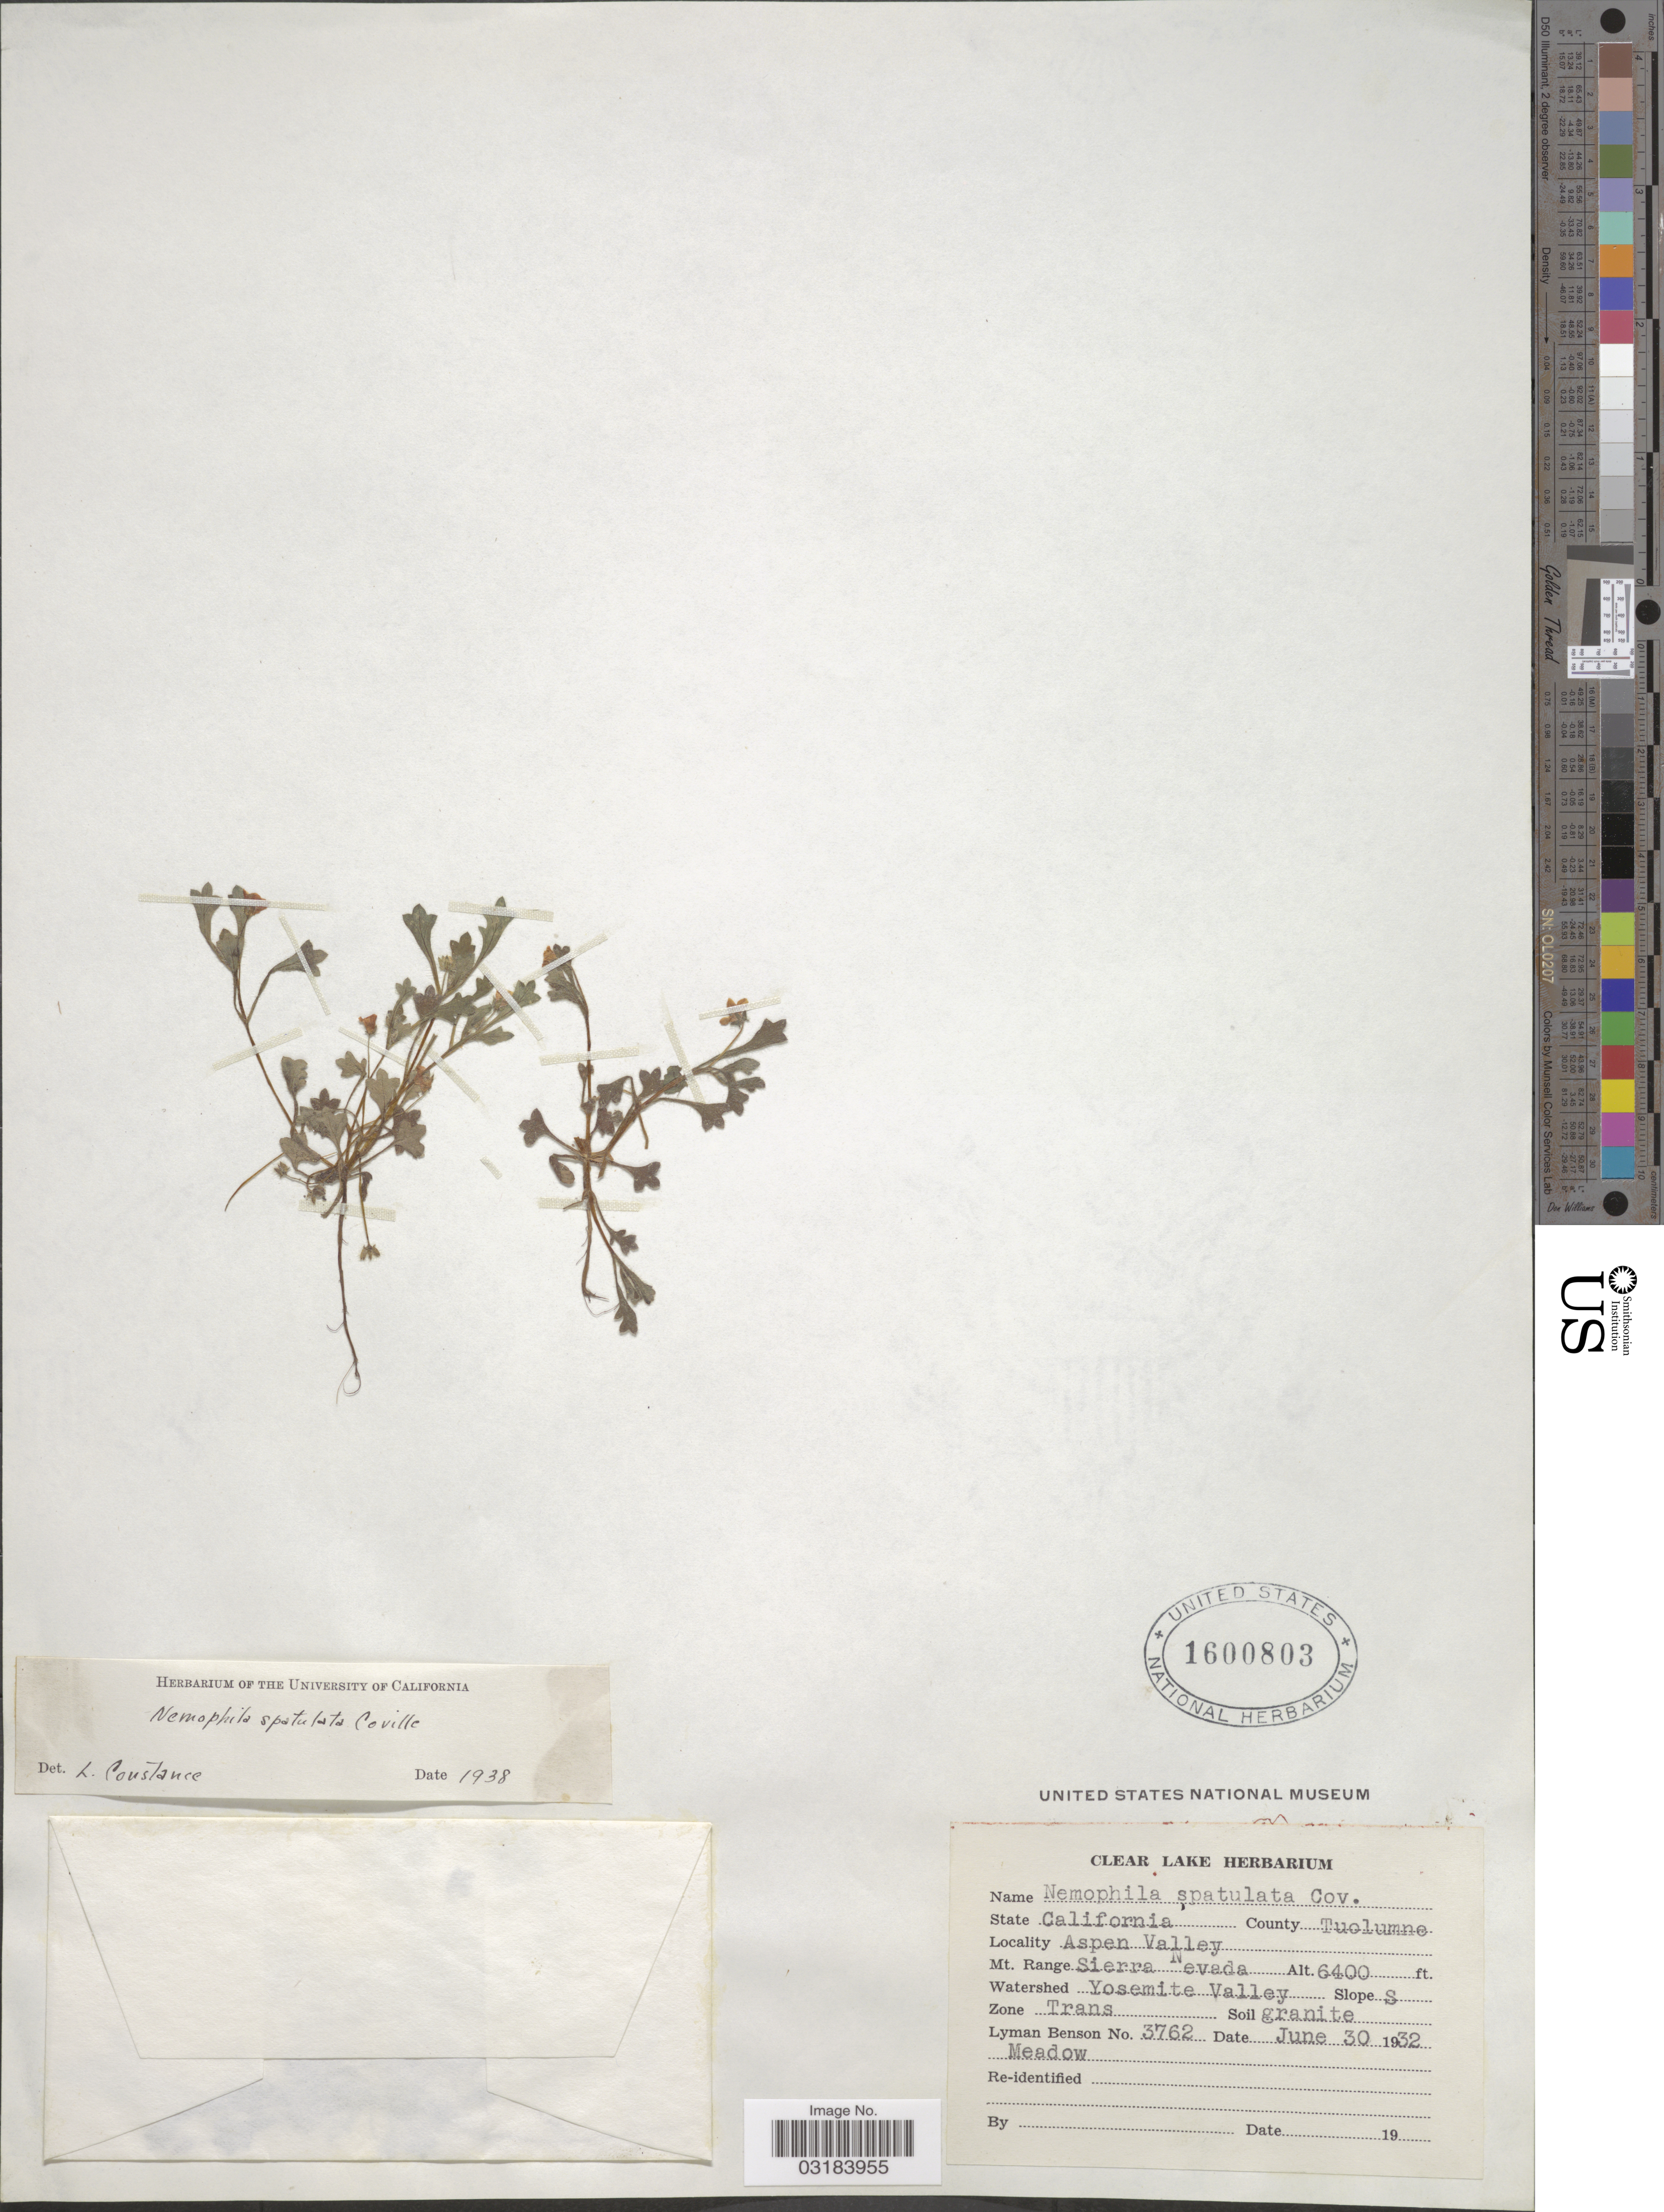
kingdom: Plantae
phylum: Tracheophyta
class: Magnoliopsida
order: Boraginales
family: Hydrophyllaceae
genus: Nemophila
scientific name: Nemophila spatulata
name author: Coville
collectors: L. D. Benson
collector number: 3762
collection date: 1932-06-30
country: United States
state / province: California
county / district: Tuolumne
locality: County Tuolumne, Mt. Range Sierra Nevada, Watershed Yosemite Valley, Zone Trans.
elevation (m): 1951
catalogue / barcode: US 1600803